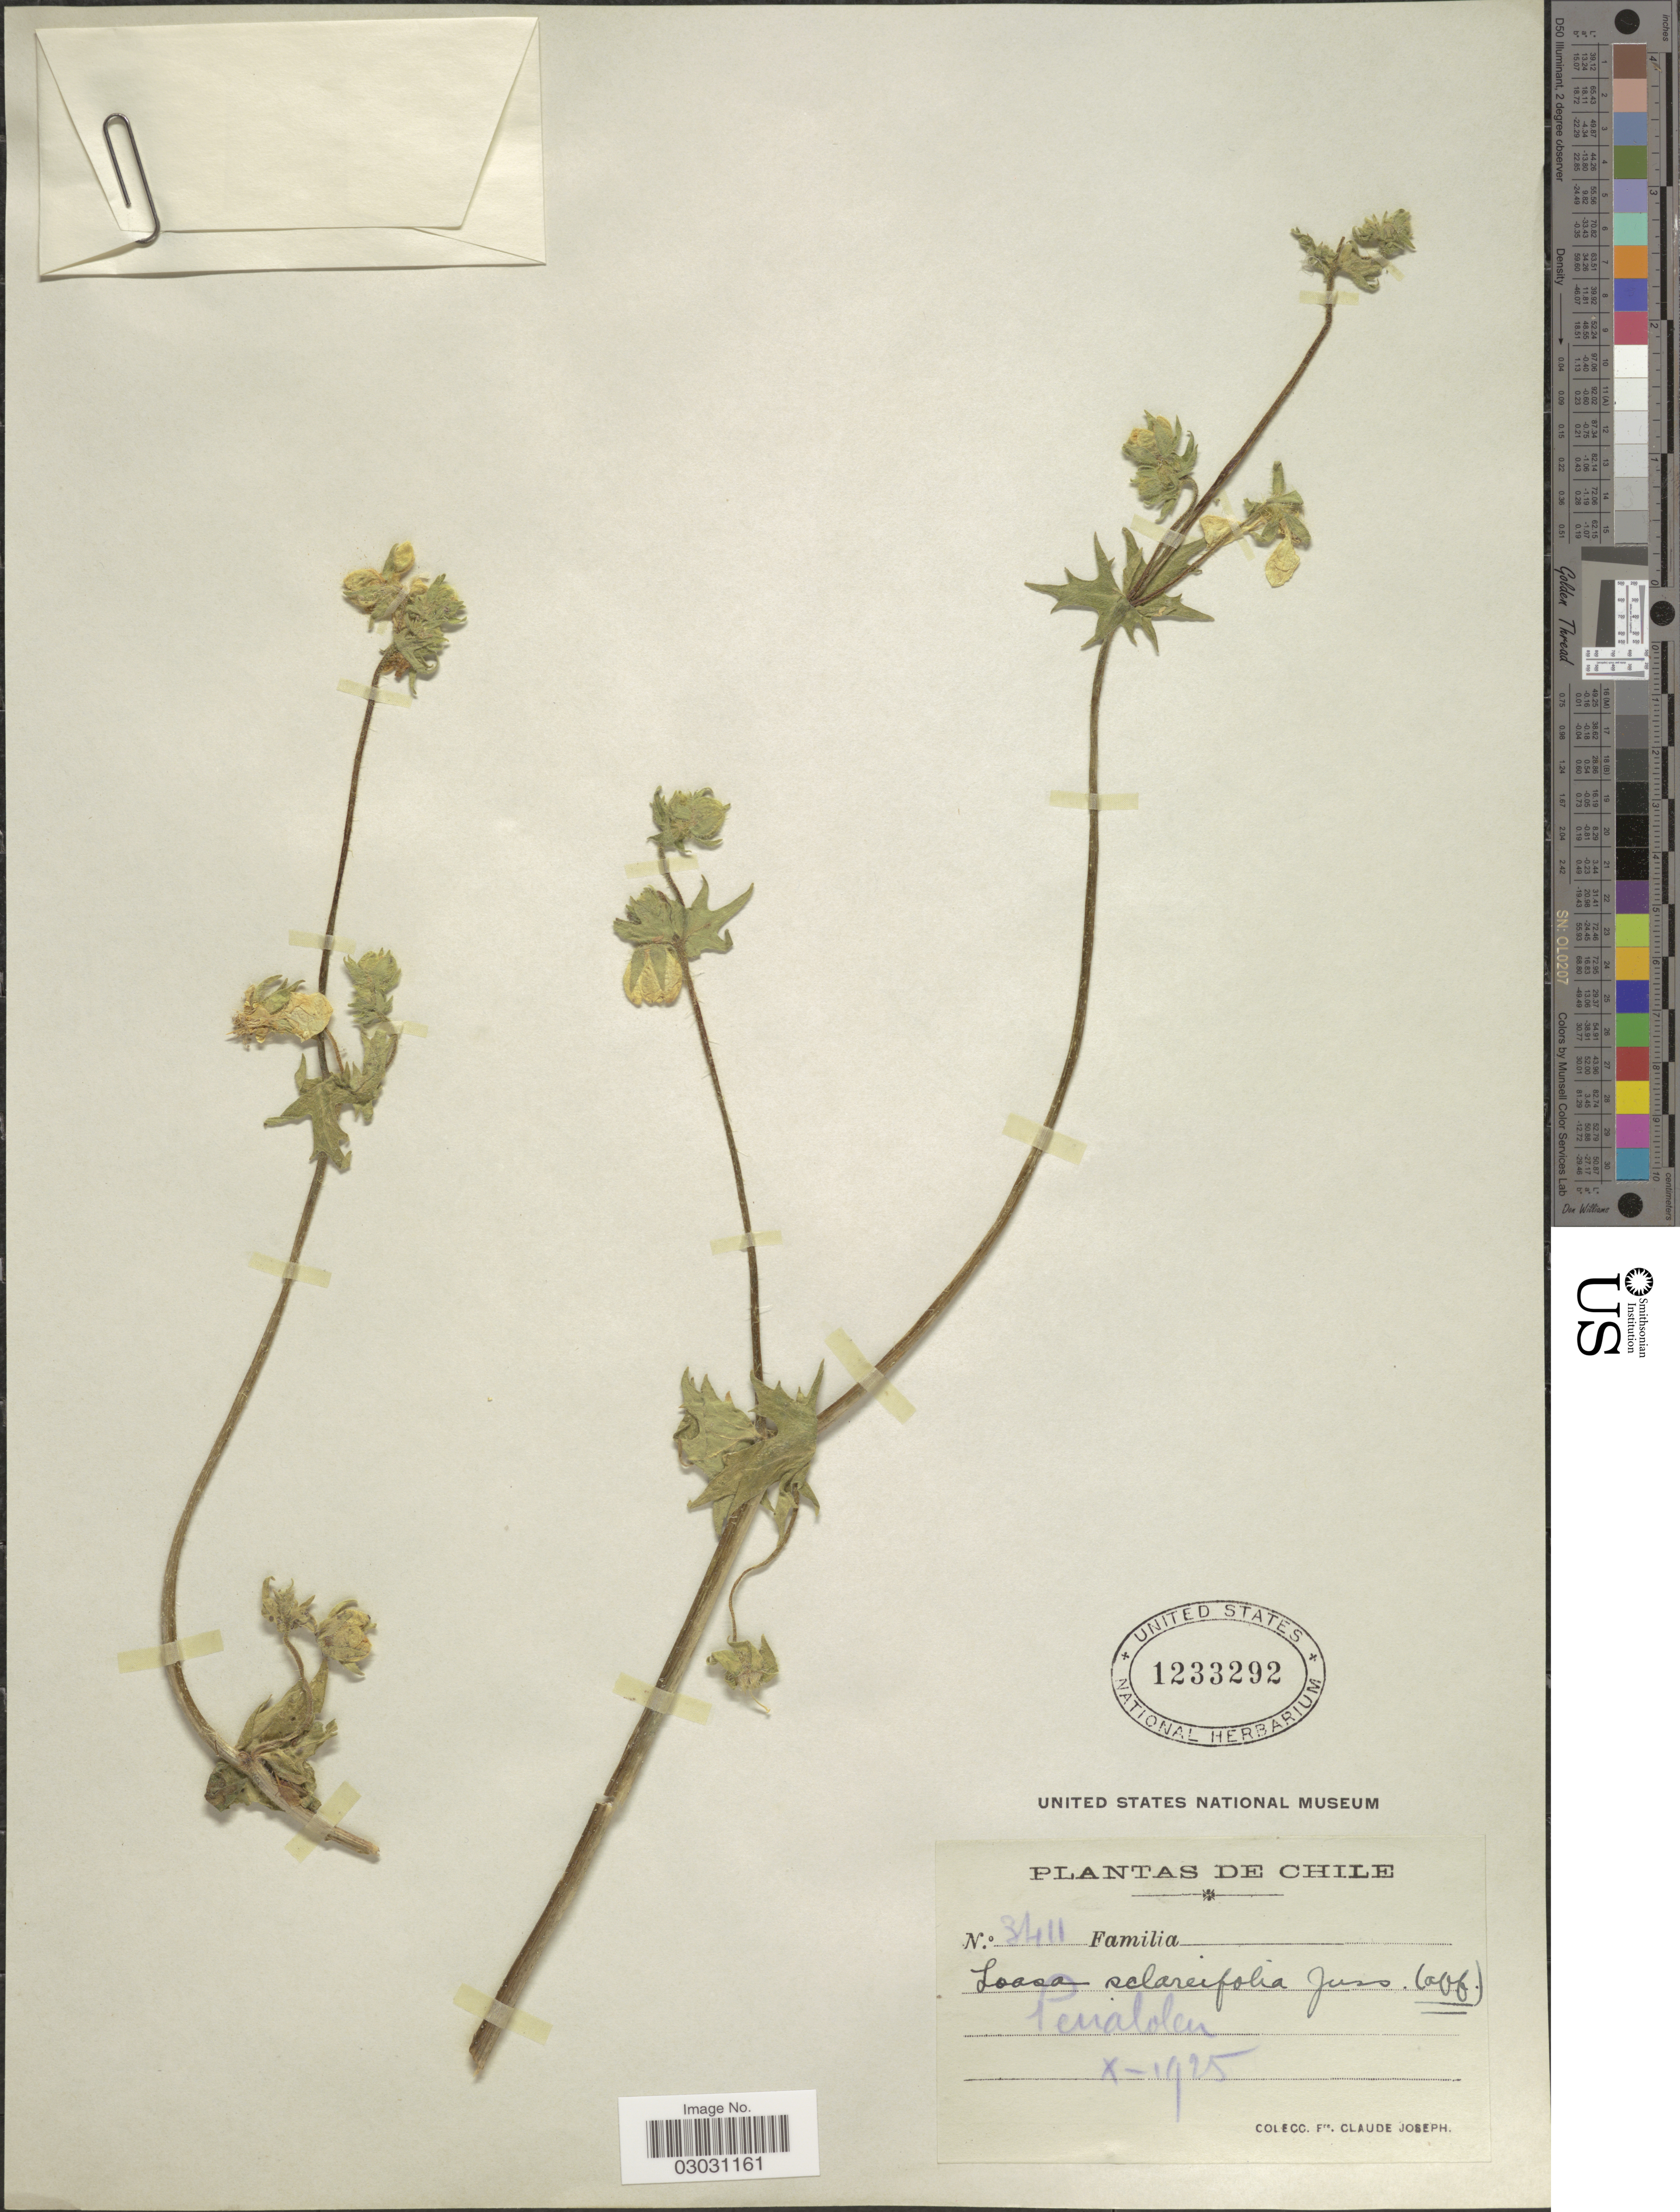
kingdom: Plantae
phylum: Tracheophyta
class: Magnoliopsida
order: Cornales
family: Loasaceae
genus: Loasa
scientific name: Loasa sclareifolia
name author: Juss.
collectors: Bro. Claude-Joseph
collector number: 3411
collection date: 1925-10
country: Chile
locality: Penalolen.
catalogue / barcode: US 1233292